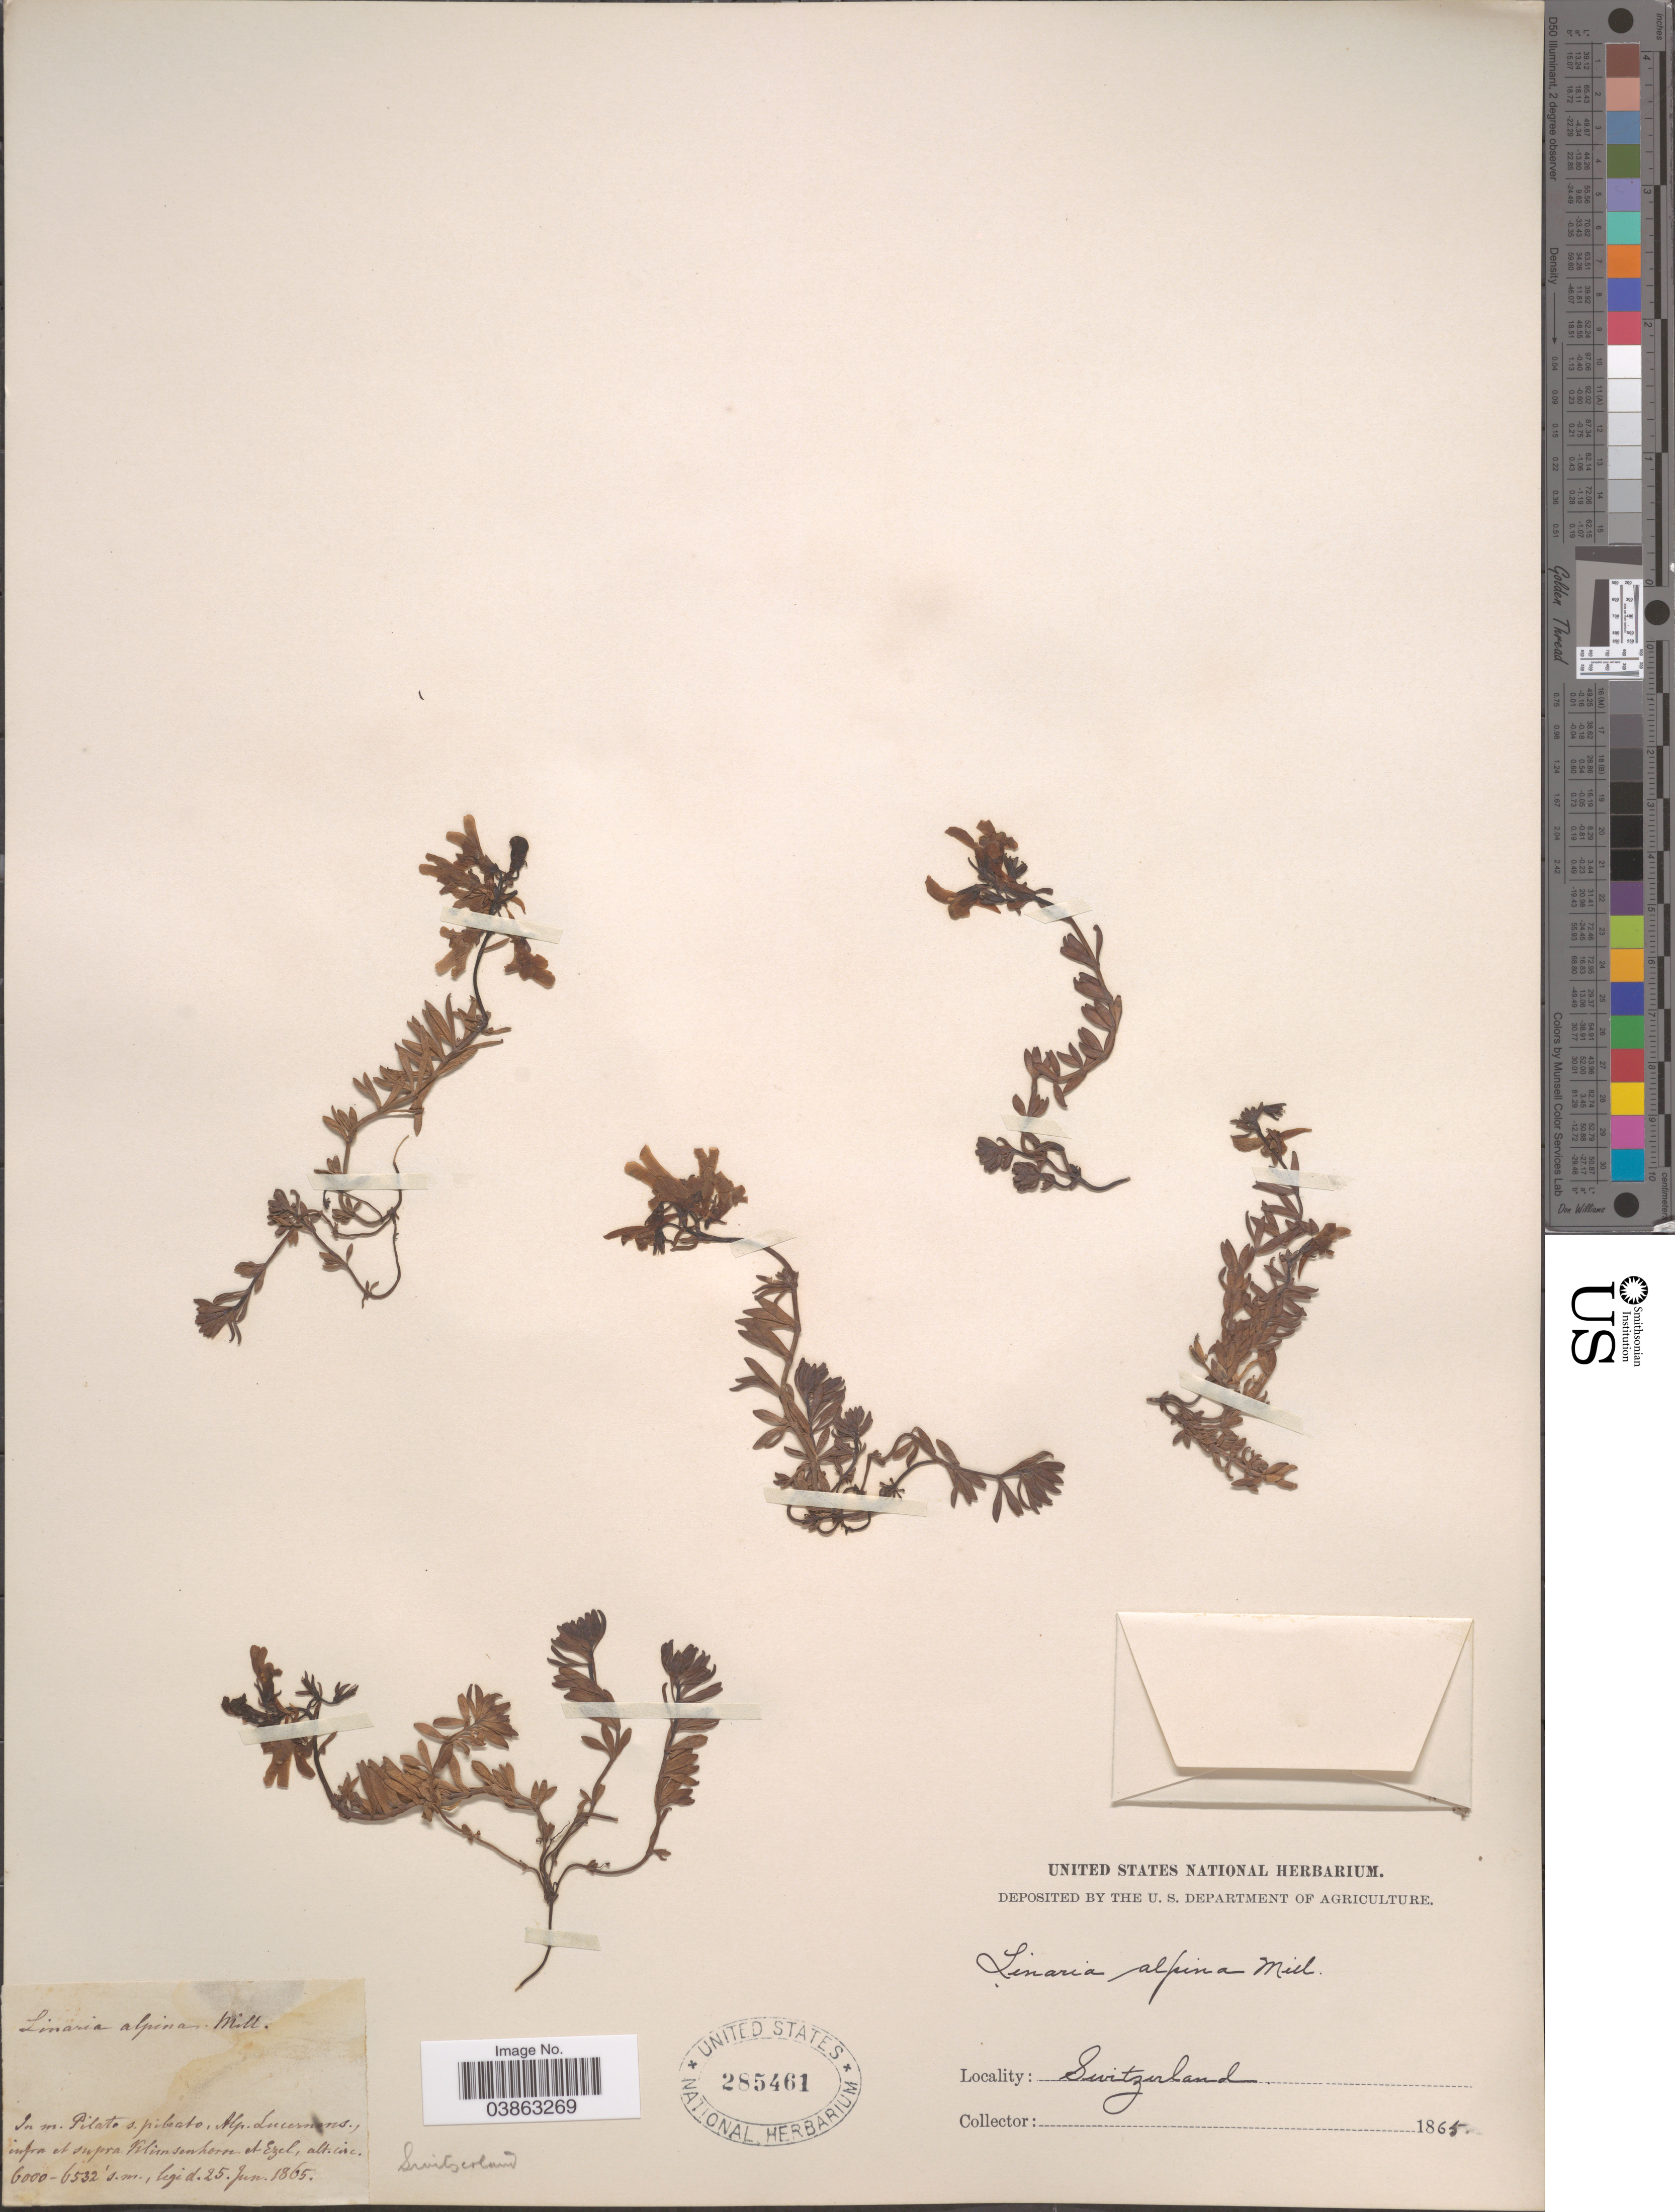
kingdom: Plantae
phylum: Tracheophyta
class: Magnoliopsida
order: Lamiales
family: Plantaginaceae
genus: Linaria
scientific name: Linaria alpina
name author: (L.) Mill.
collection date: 1865-06-25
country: Switzerland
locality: Alp. Lucermens., infra et supra Klimsenhorn et Esel.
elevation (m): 6000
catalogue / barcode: US 285461